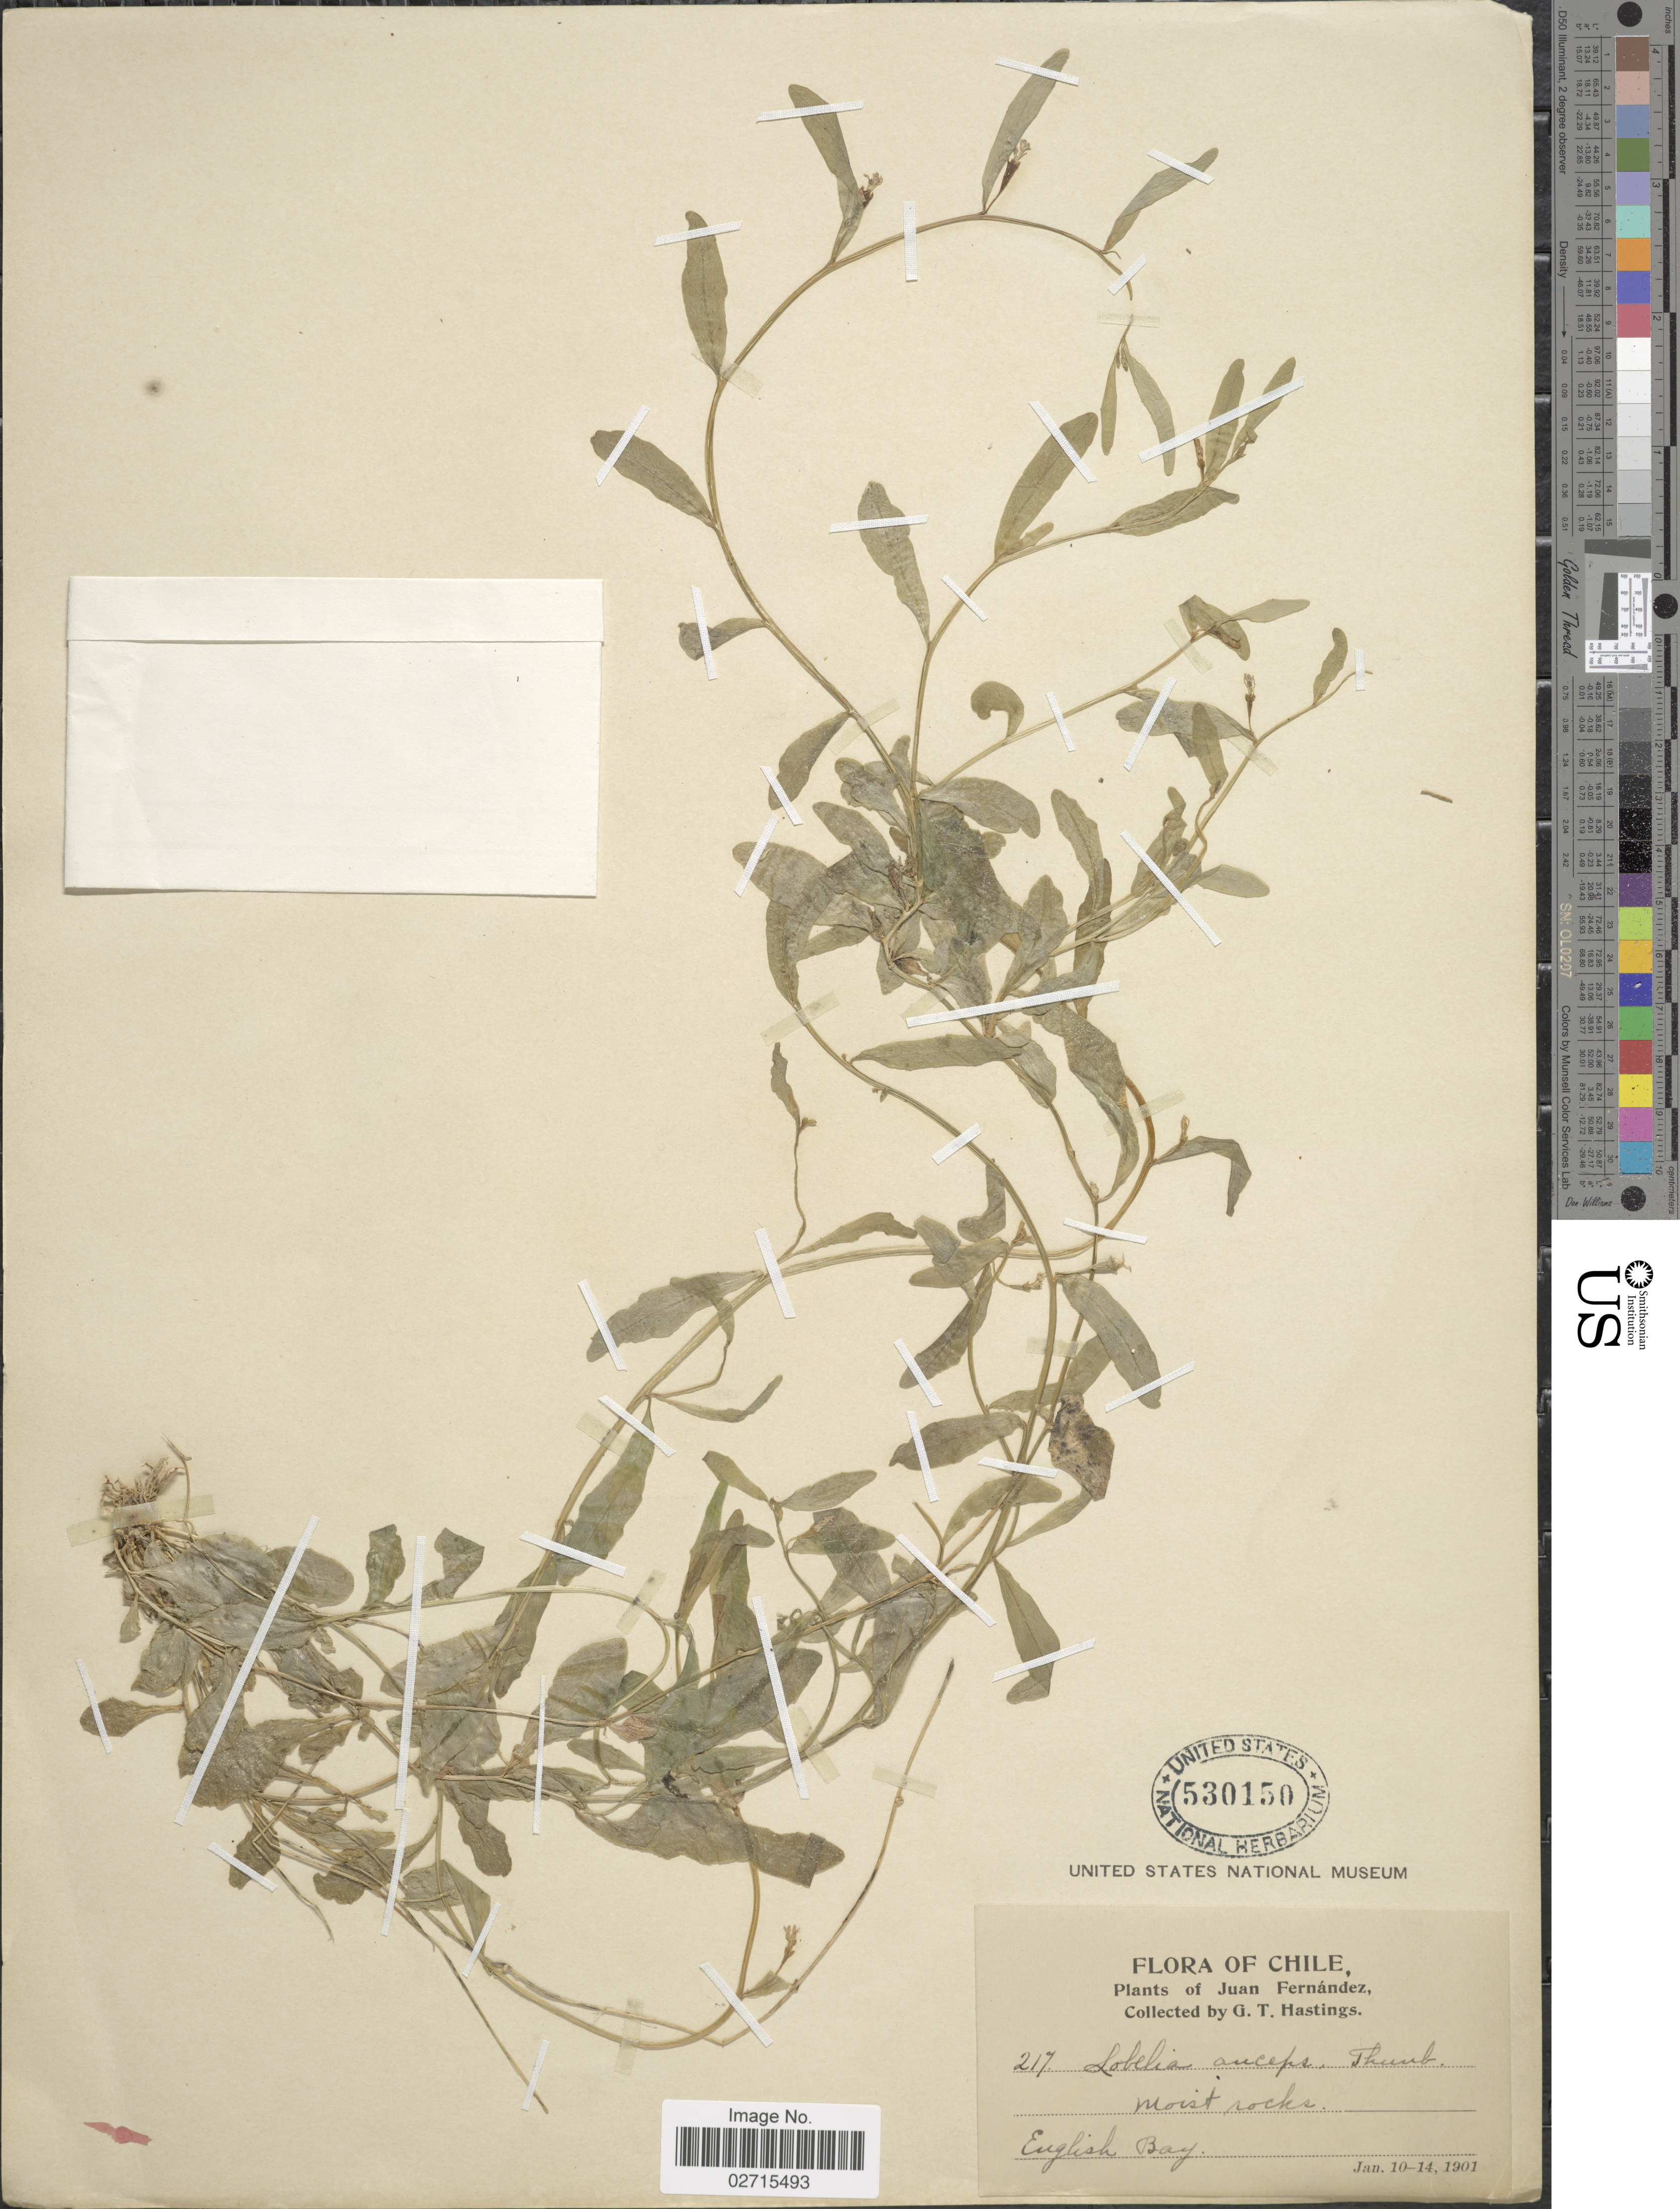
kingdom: Plantae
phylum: Tracheophyta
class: Magnoliopsida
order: Asterales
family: Campanulaceae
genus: Lobelia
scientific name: Lobelia anceps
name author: L. f.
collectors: G. Hastings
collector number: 217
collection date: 1901-01-10/1901-01-14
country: Chile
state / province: Valparaíso (V)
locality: Juan Fernandez, moist rocks English Bay.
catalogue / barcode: US 530150